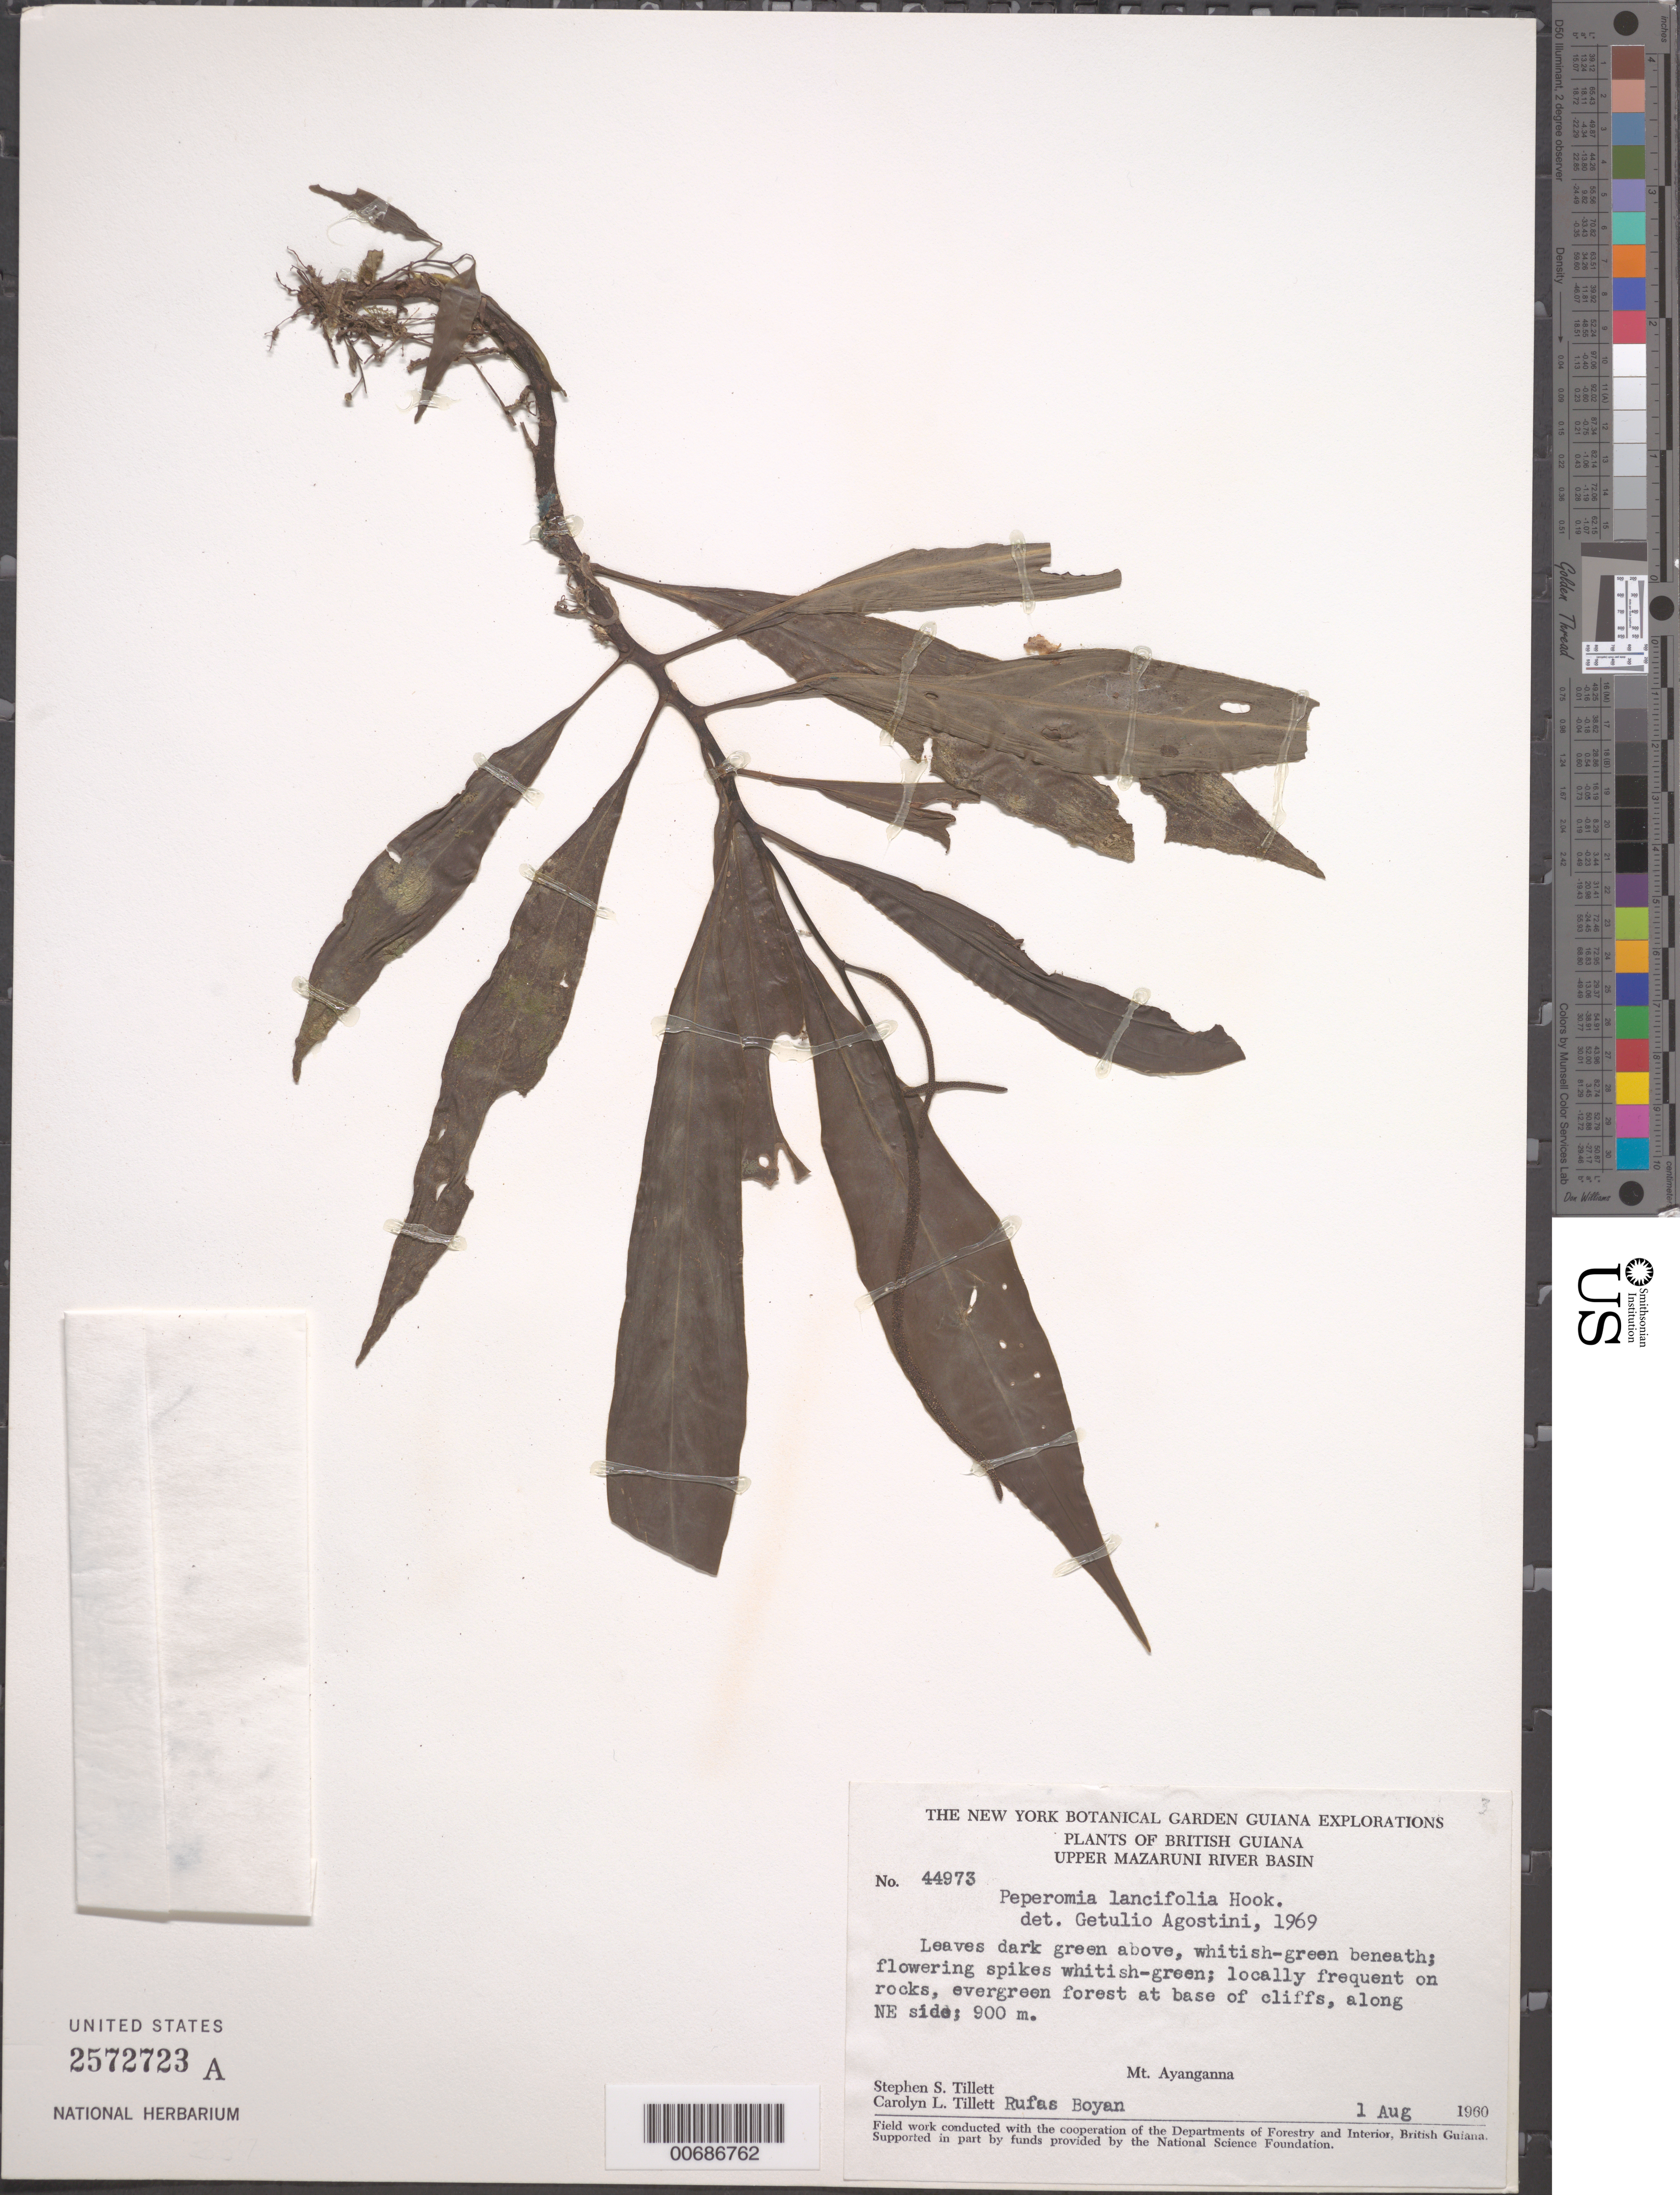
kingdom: Plantae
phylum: Tracheophyta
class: Magnoliopsida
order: Piperales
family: Piperaceae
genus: Peperomia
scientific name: Peperomia lancifolia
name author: Hook.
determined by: Agostini, G.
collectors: S. S. Tillett, C. L. Tillett & R. Boyan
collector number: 44973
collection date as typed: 1-Aug-60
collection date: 1960-08-01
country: Guyana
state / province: Cuyuni-Mazaruni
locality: Mt. Ayanganna, NE side of, Upper Mazaruni R Basin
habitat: Rocks, evergreen forest at base of cliffs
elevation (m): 800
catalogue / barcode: US 2572723